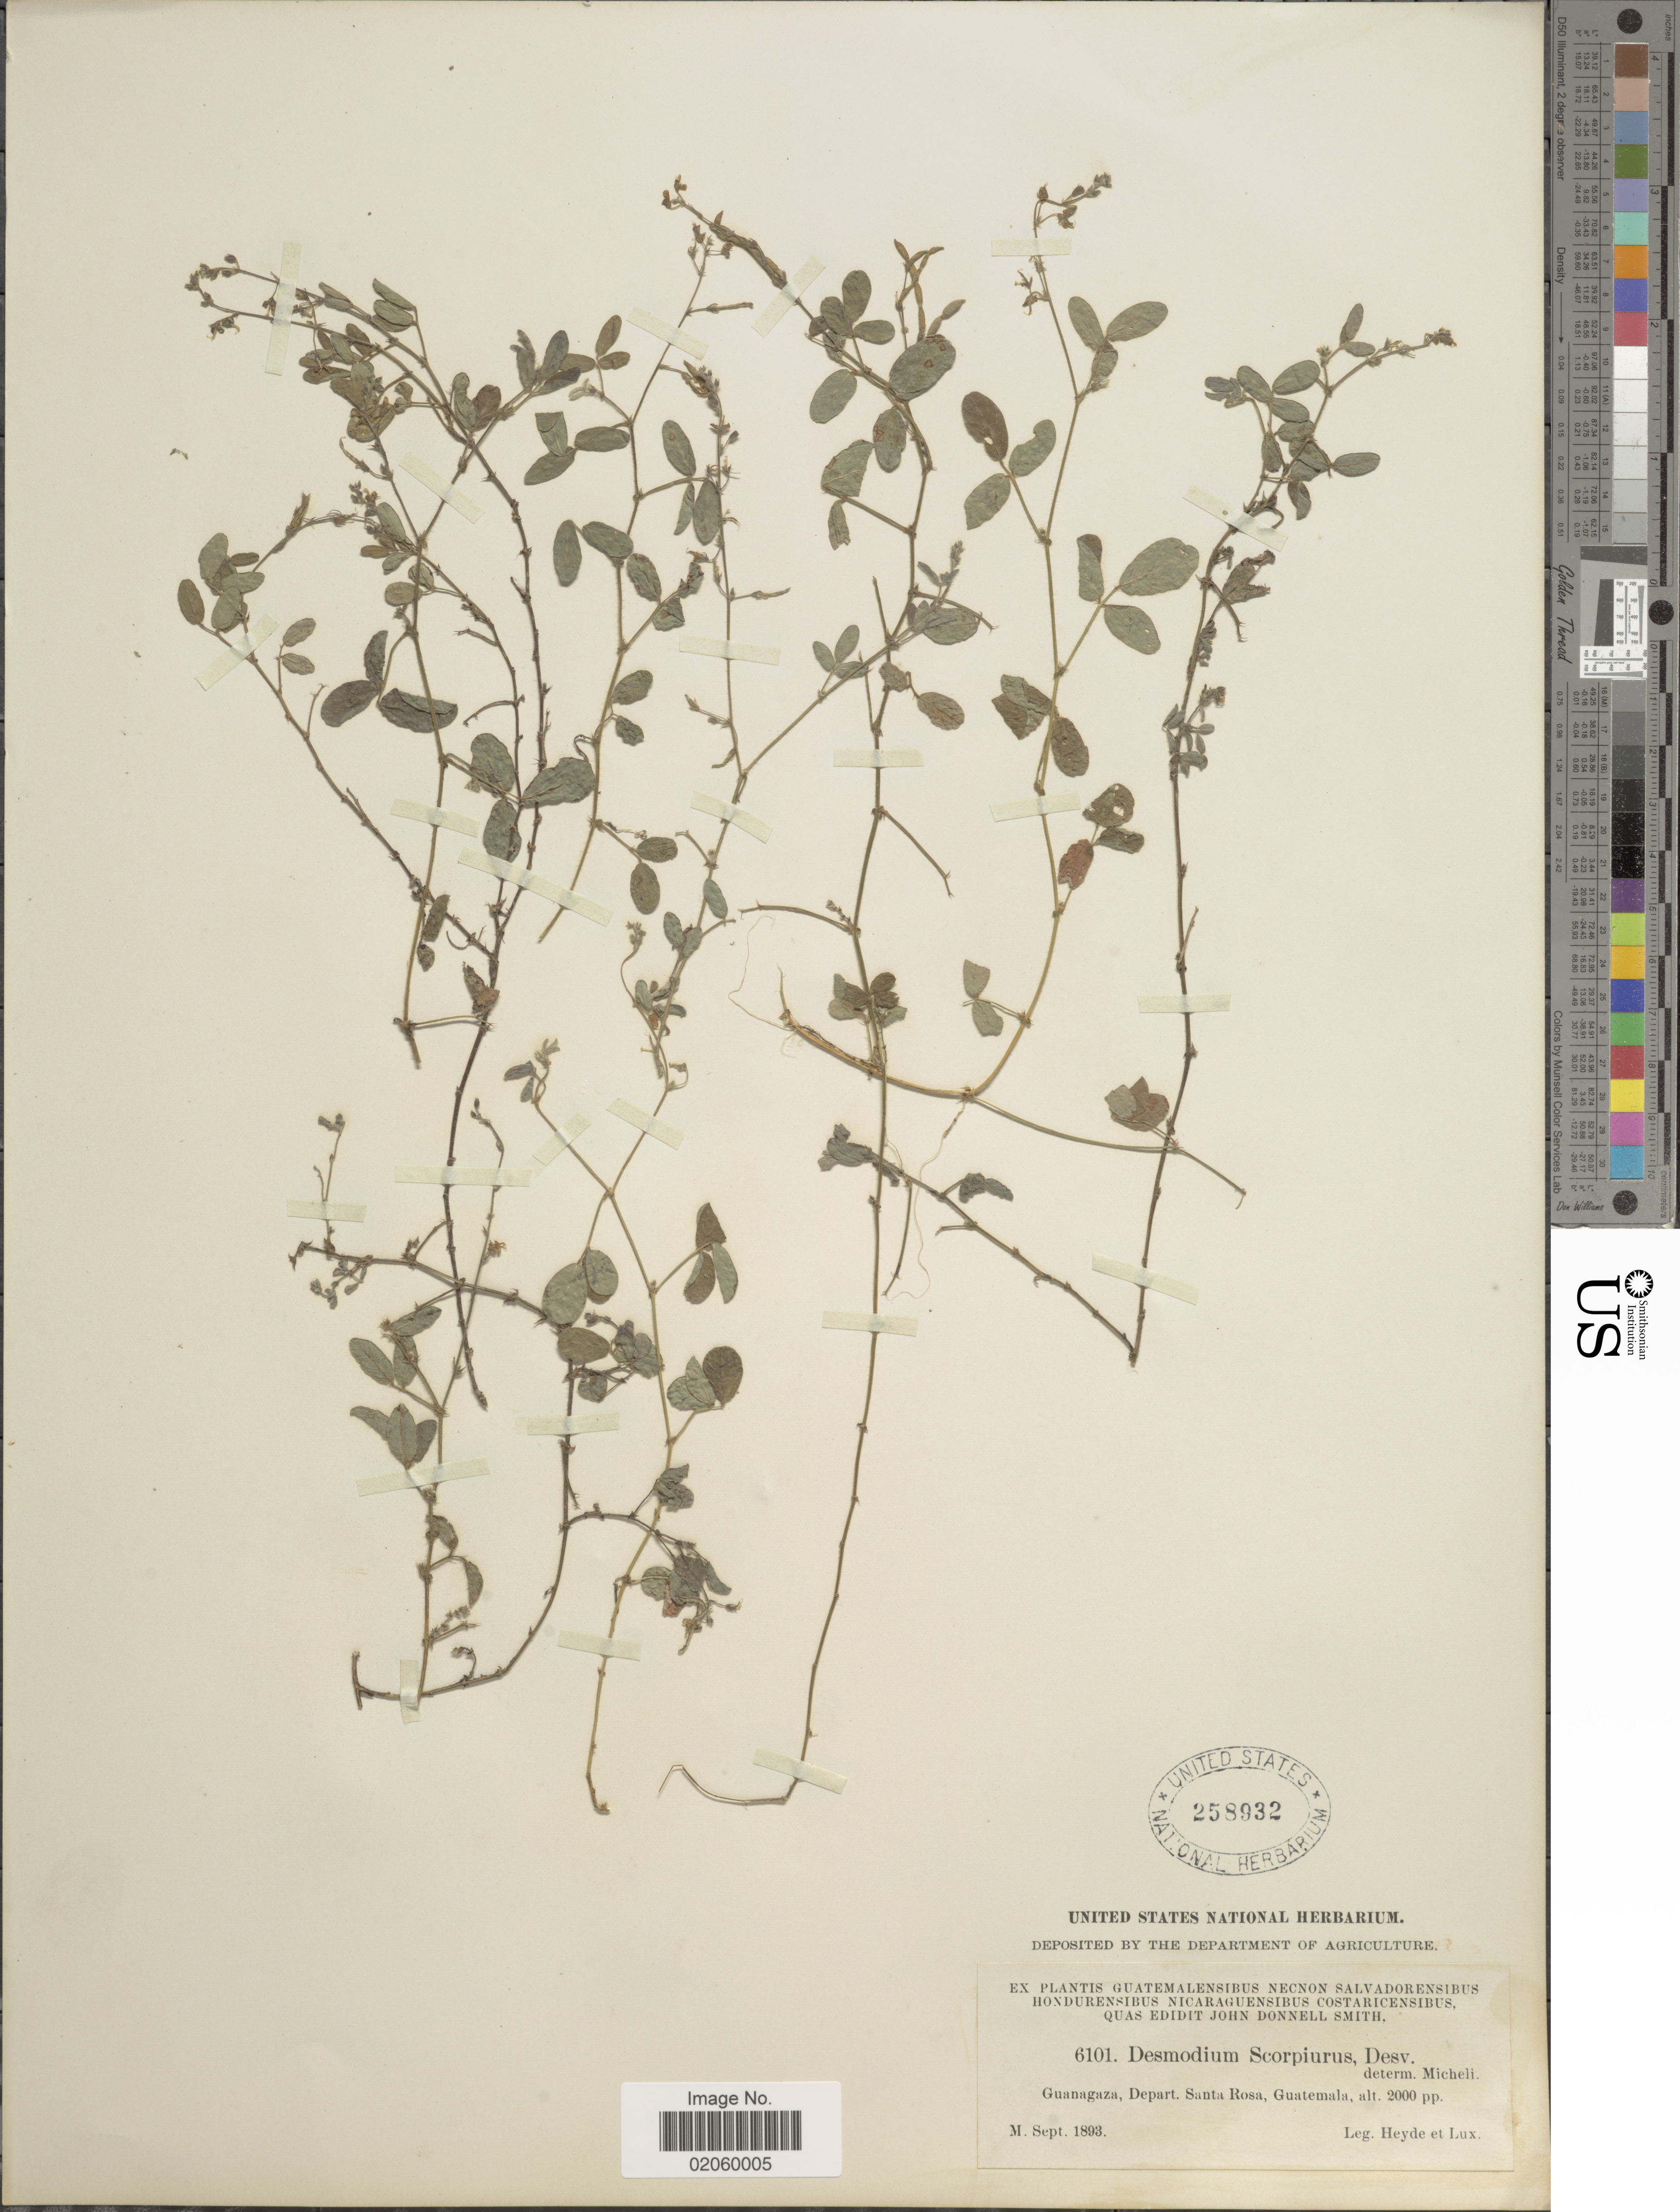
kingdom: Plantae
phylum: Tracheophyta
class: Magnoliopsida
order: Fabales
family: Fabaceae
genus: Desmodium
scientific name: Desmodium scorpiurus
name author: (Sw.) Desv. ex DC.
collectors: Heyde & Lux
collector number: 6101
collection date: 1893-09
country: Guatemala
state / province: Santa Rosa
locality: Guanagaza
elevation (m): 610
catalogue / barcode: US 258932